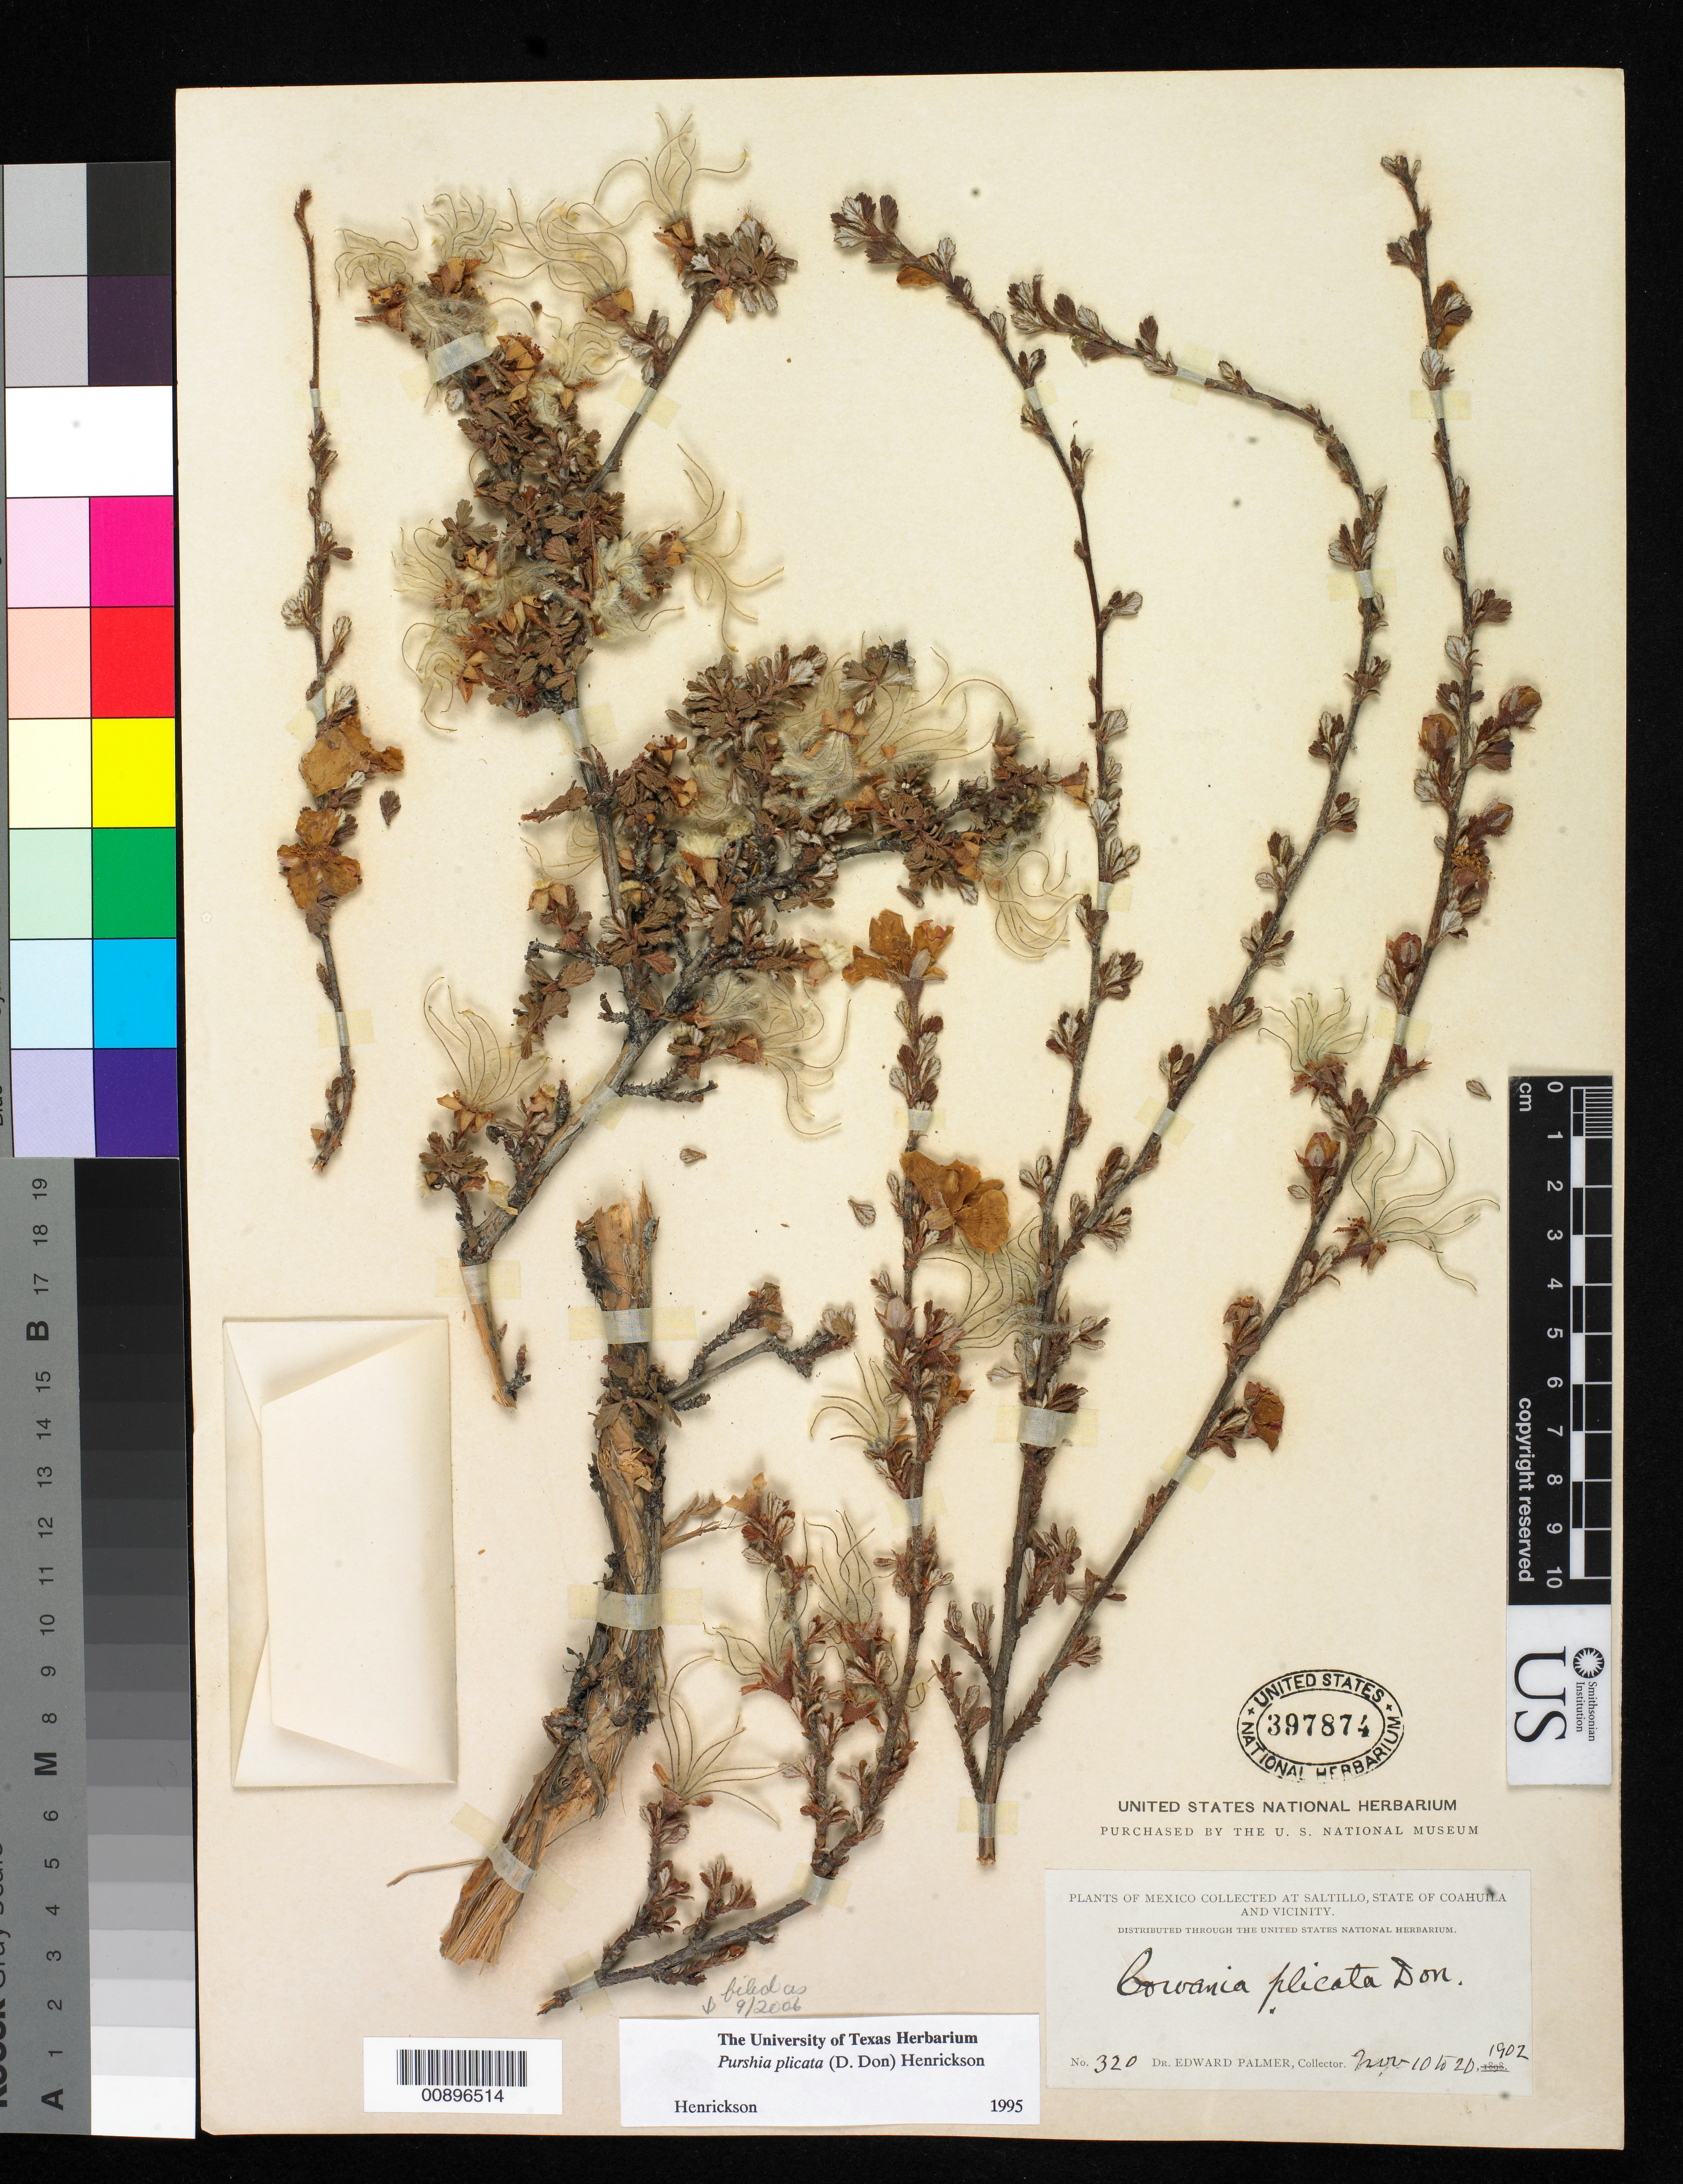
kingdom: Plantae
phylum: Tracheophyta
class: Magnoliopsida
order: Rosales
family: Rosaceae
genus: Purshia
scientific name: Purshia plicata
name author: (D. Don) Henrickson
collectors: E. Palmer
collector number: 320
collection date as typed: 10 Nov 1902 to 20 Nov 1902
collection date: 1902-11-10/1902-11-20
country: Mexico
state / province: Coahuila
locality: Saltillo, Coahuila and vicinity.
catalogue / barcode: US 397874